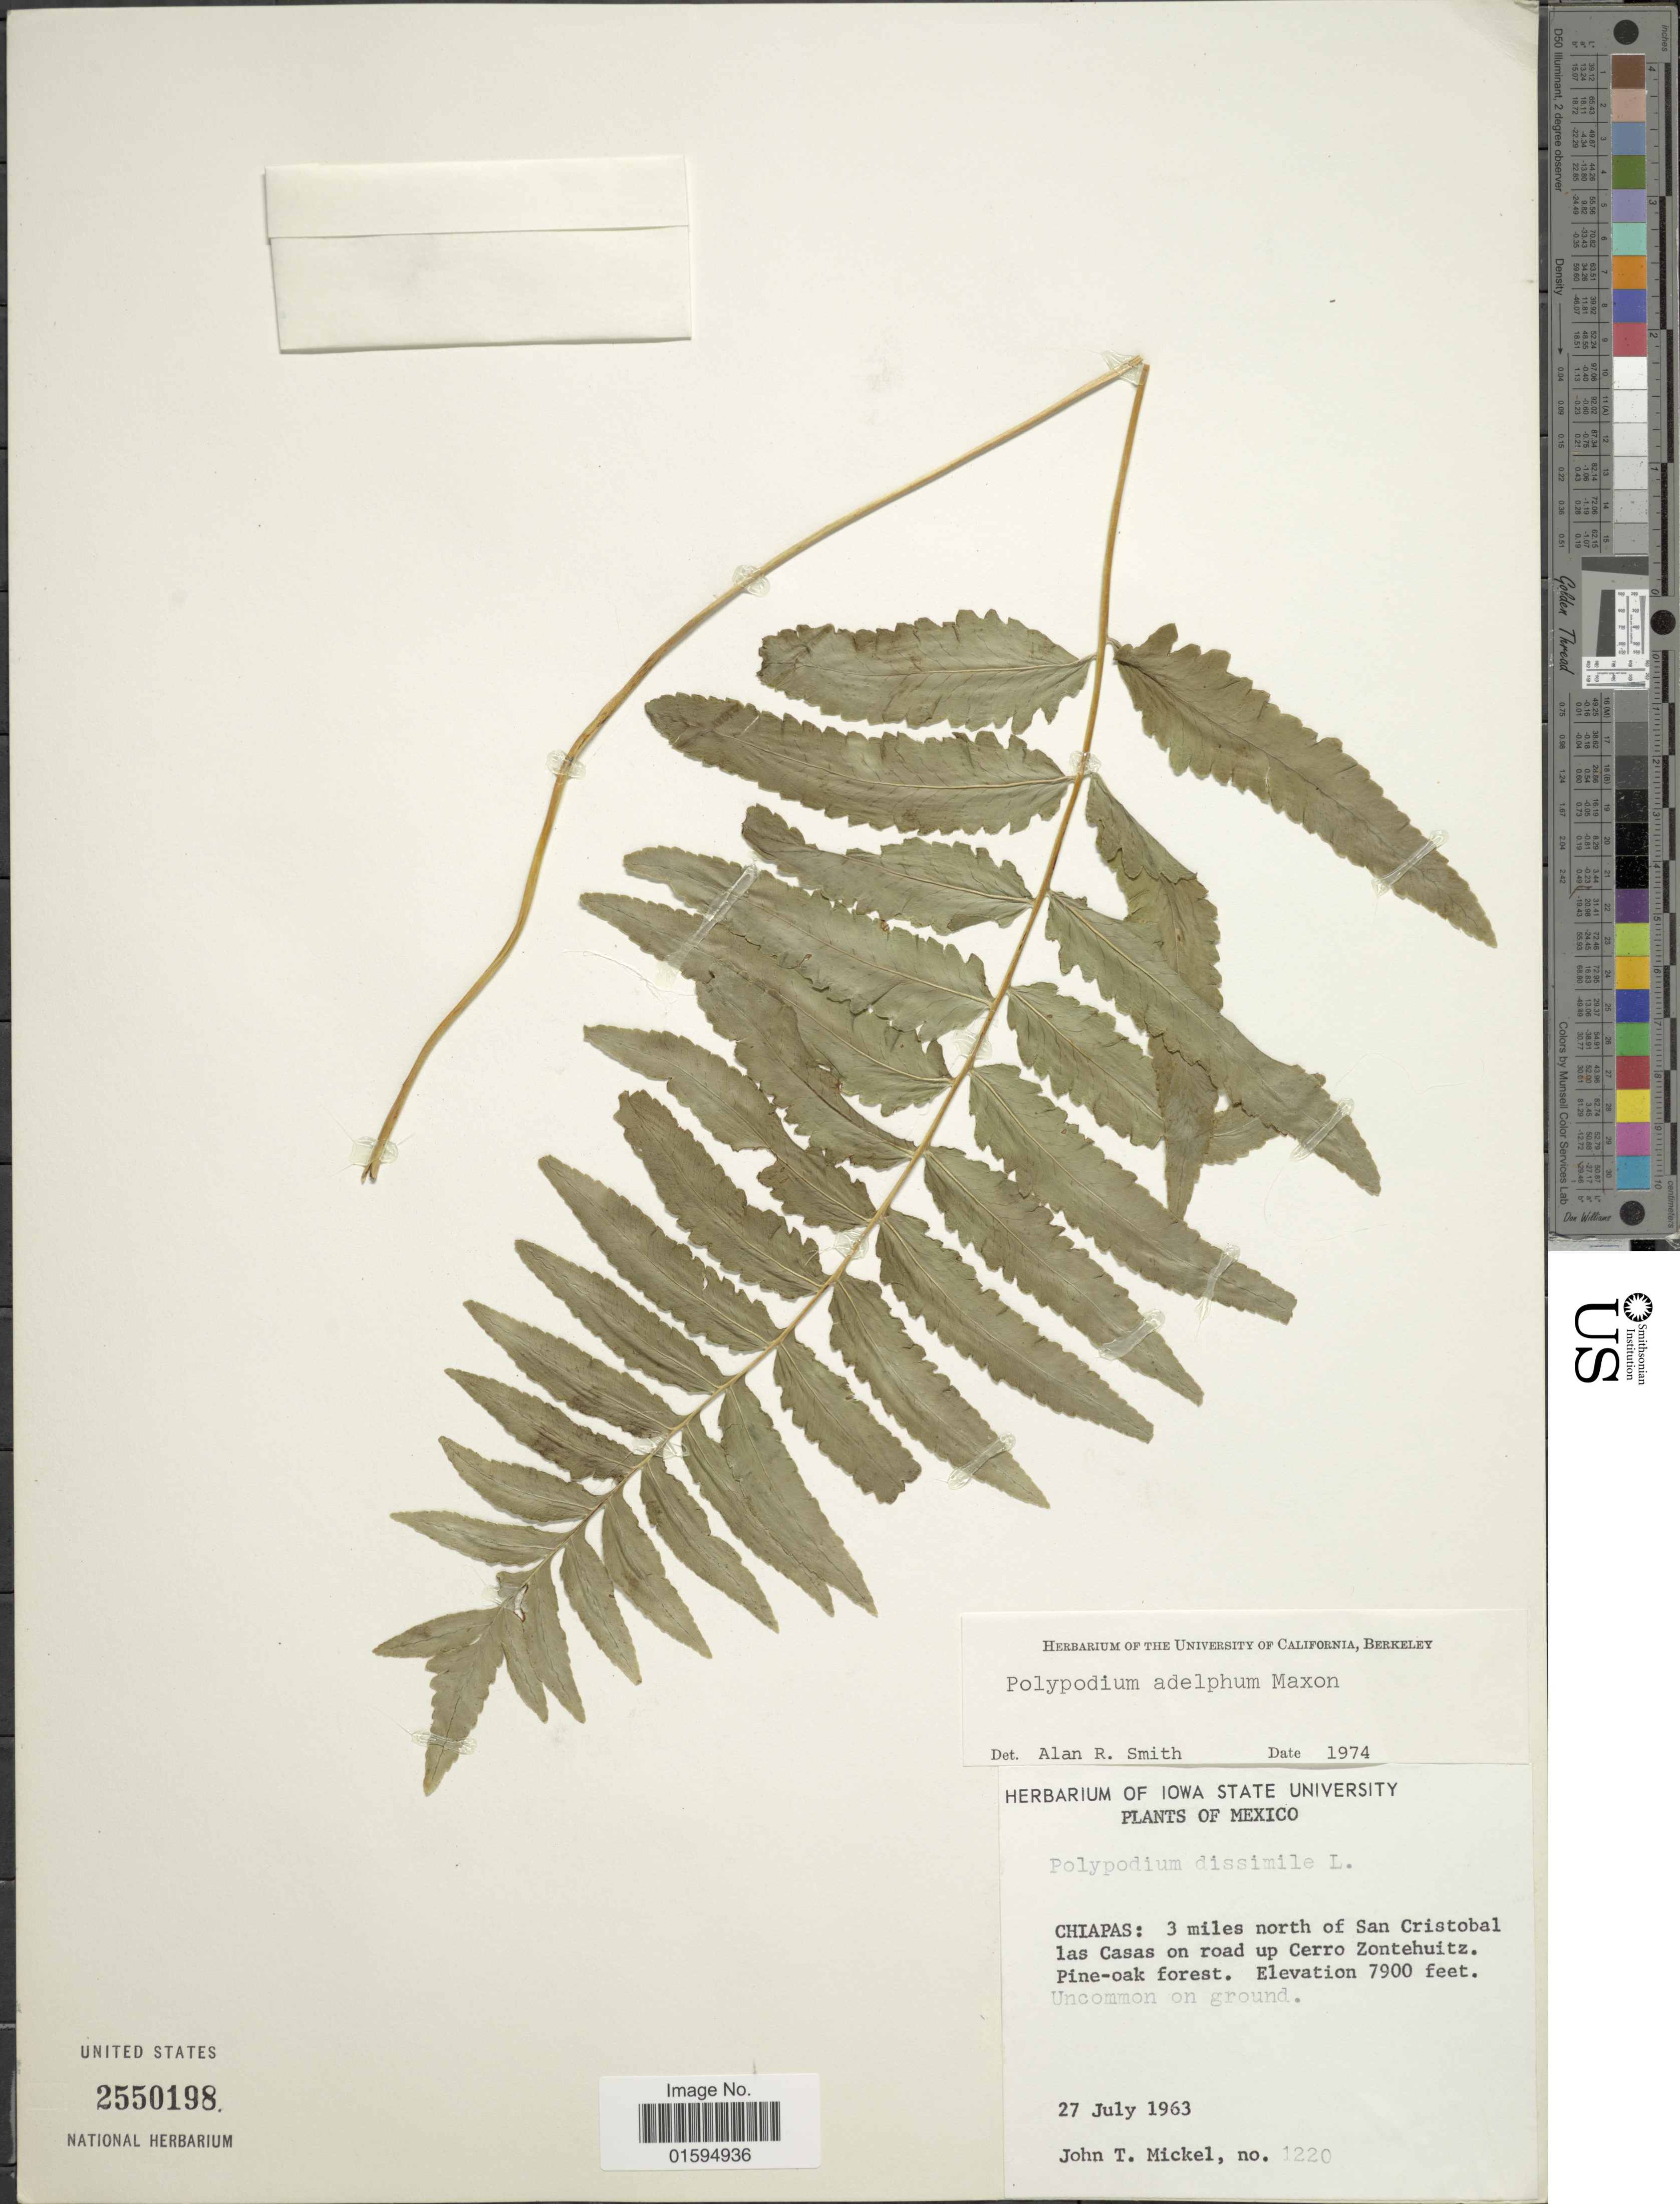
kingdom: Plantae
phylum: Tracheophyta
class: Polypodiopsida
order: Polypodiales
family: Polypodiaceae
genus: Polypodium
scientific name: Polypodium adelphum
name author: Maxon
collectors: J. T. Mickel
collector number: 1220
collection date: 1963-07-27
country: Mexico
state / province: Chiapas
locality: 3 miles north of San Cristobal las Casas on road up Cerro Zontehuitz. Pine - oak forest.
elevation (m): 2408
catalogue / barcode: US 2550198